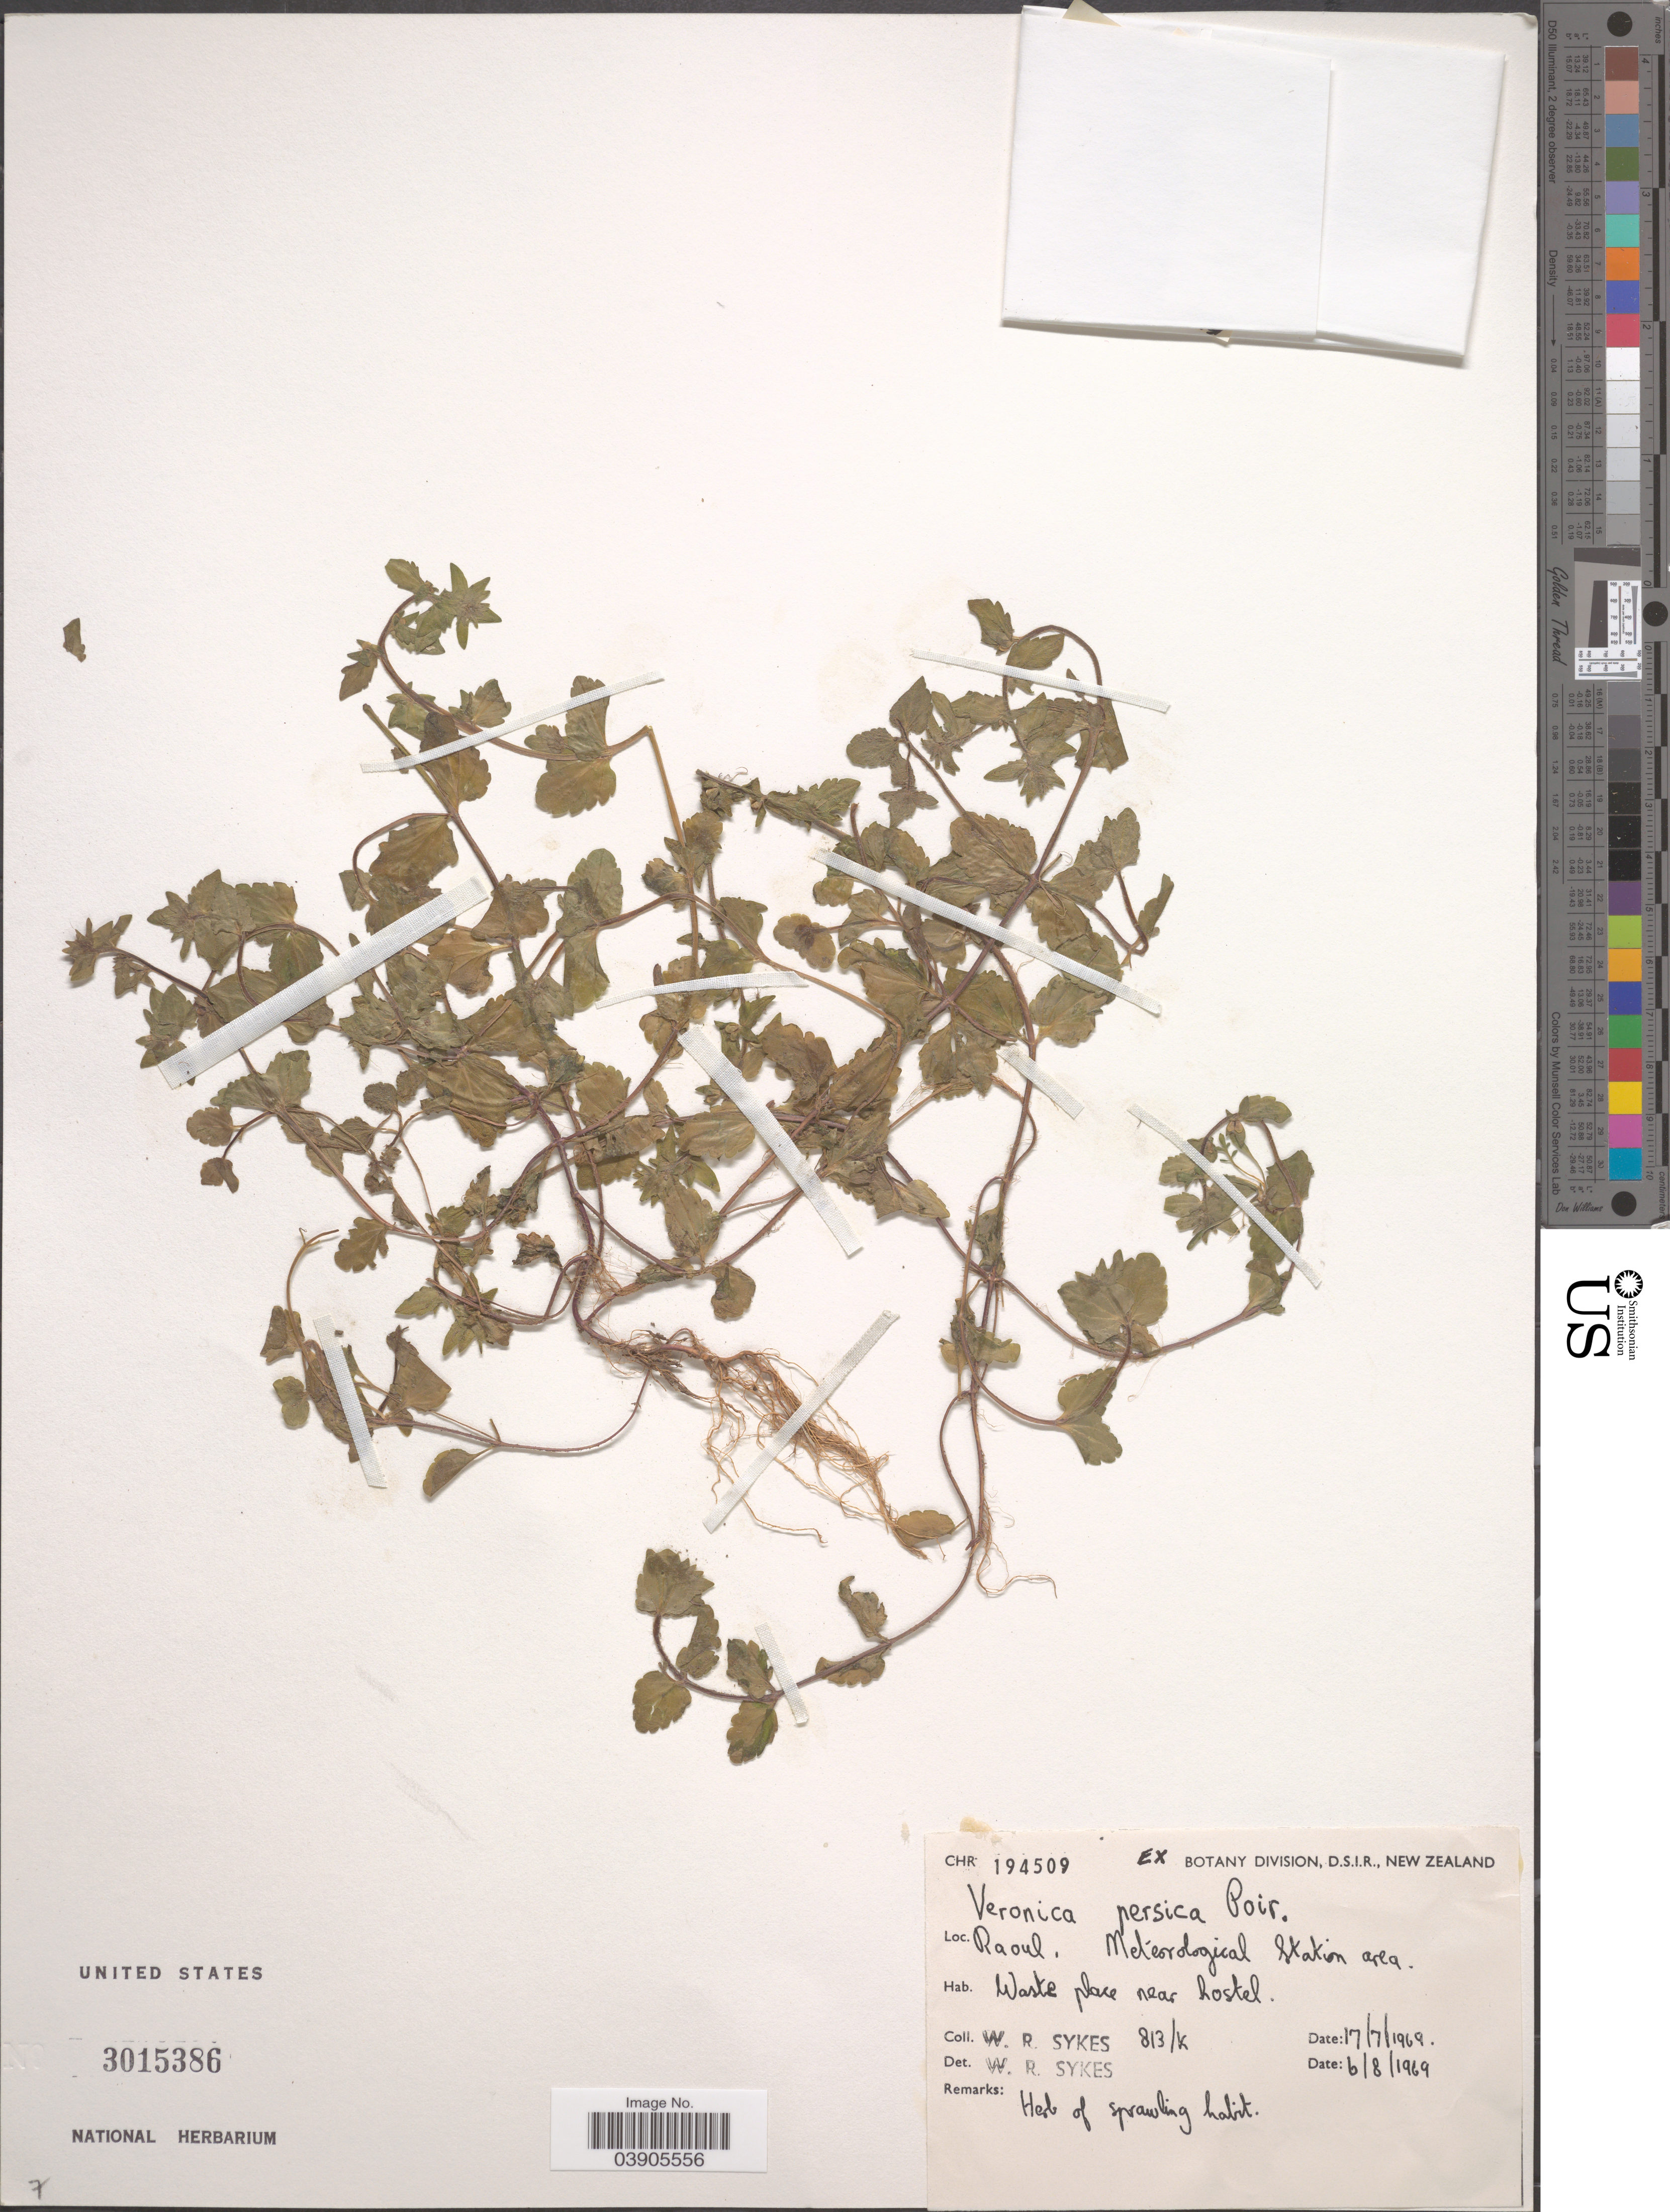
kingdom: Plantae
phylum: Tracheophyta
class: Magnoliopsida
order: Lamiales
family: Plantaginaceae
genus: Veronica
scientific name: Veronica persica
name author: Poir.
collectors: W. R. Sykes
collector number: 813/K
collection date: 1969-07-17/1969-08-06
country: New Zealand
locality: Raoul, Meteorological Station area. Wasteplace near hostel.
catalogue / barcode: US 3015386